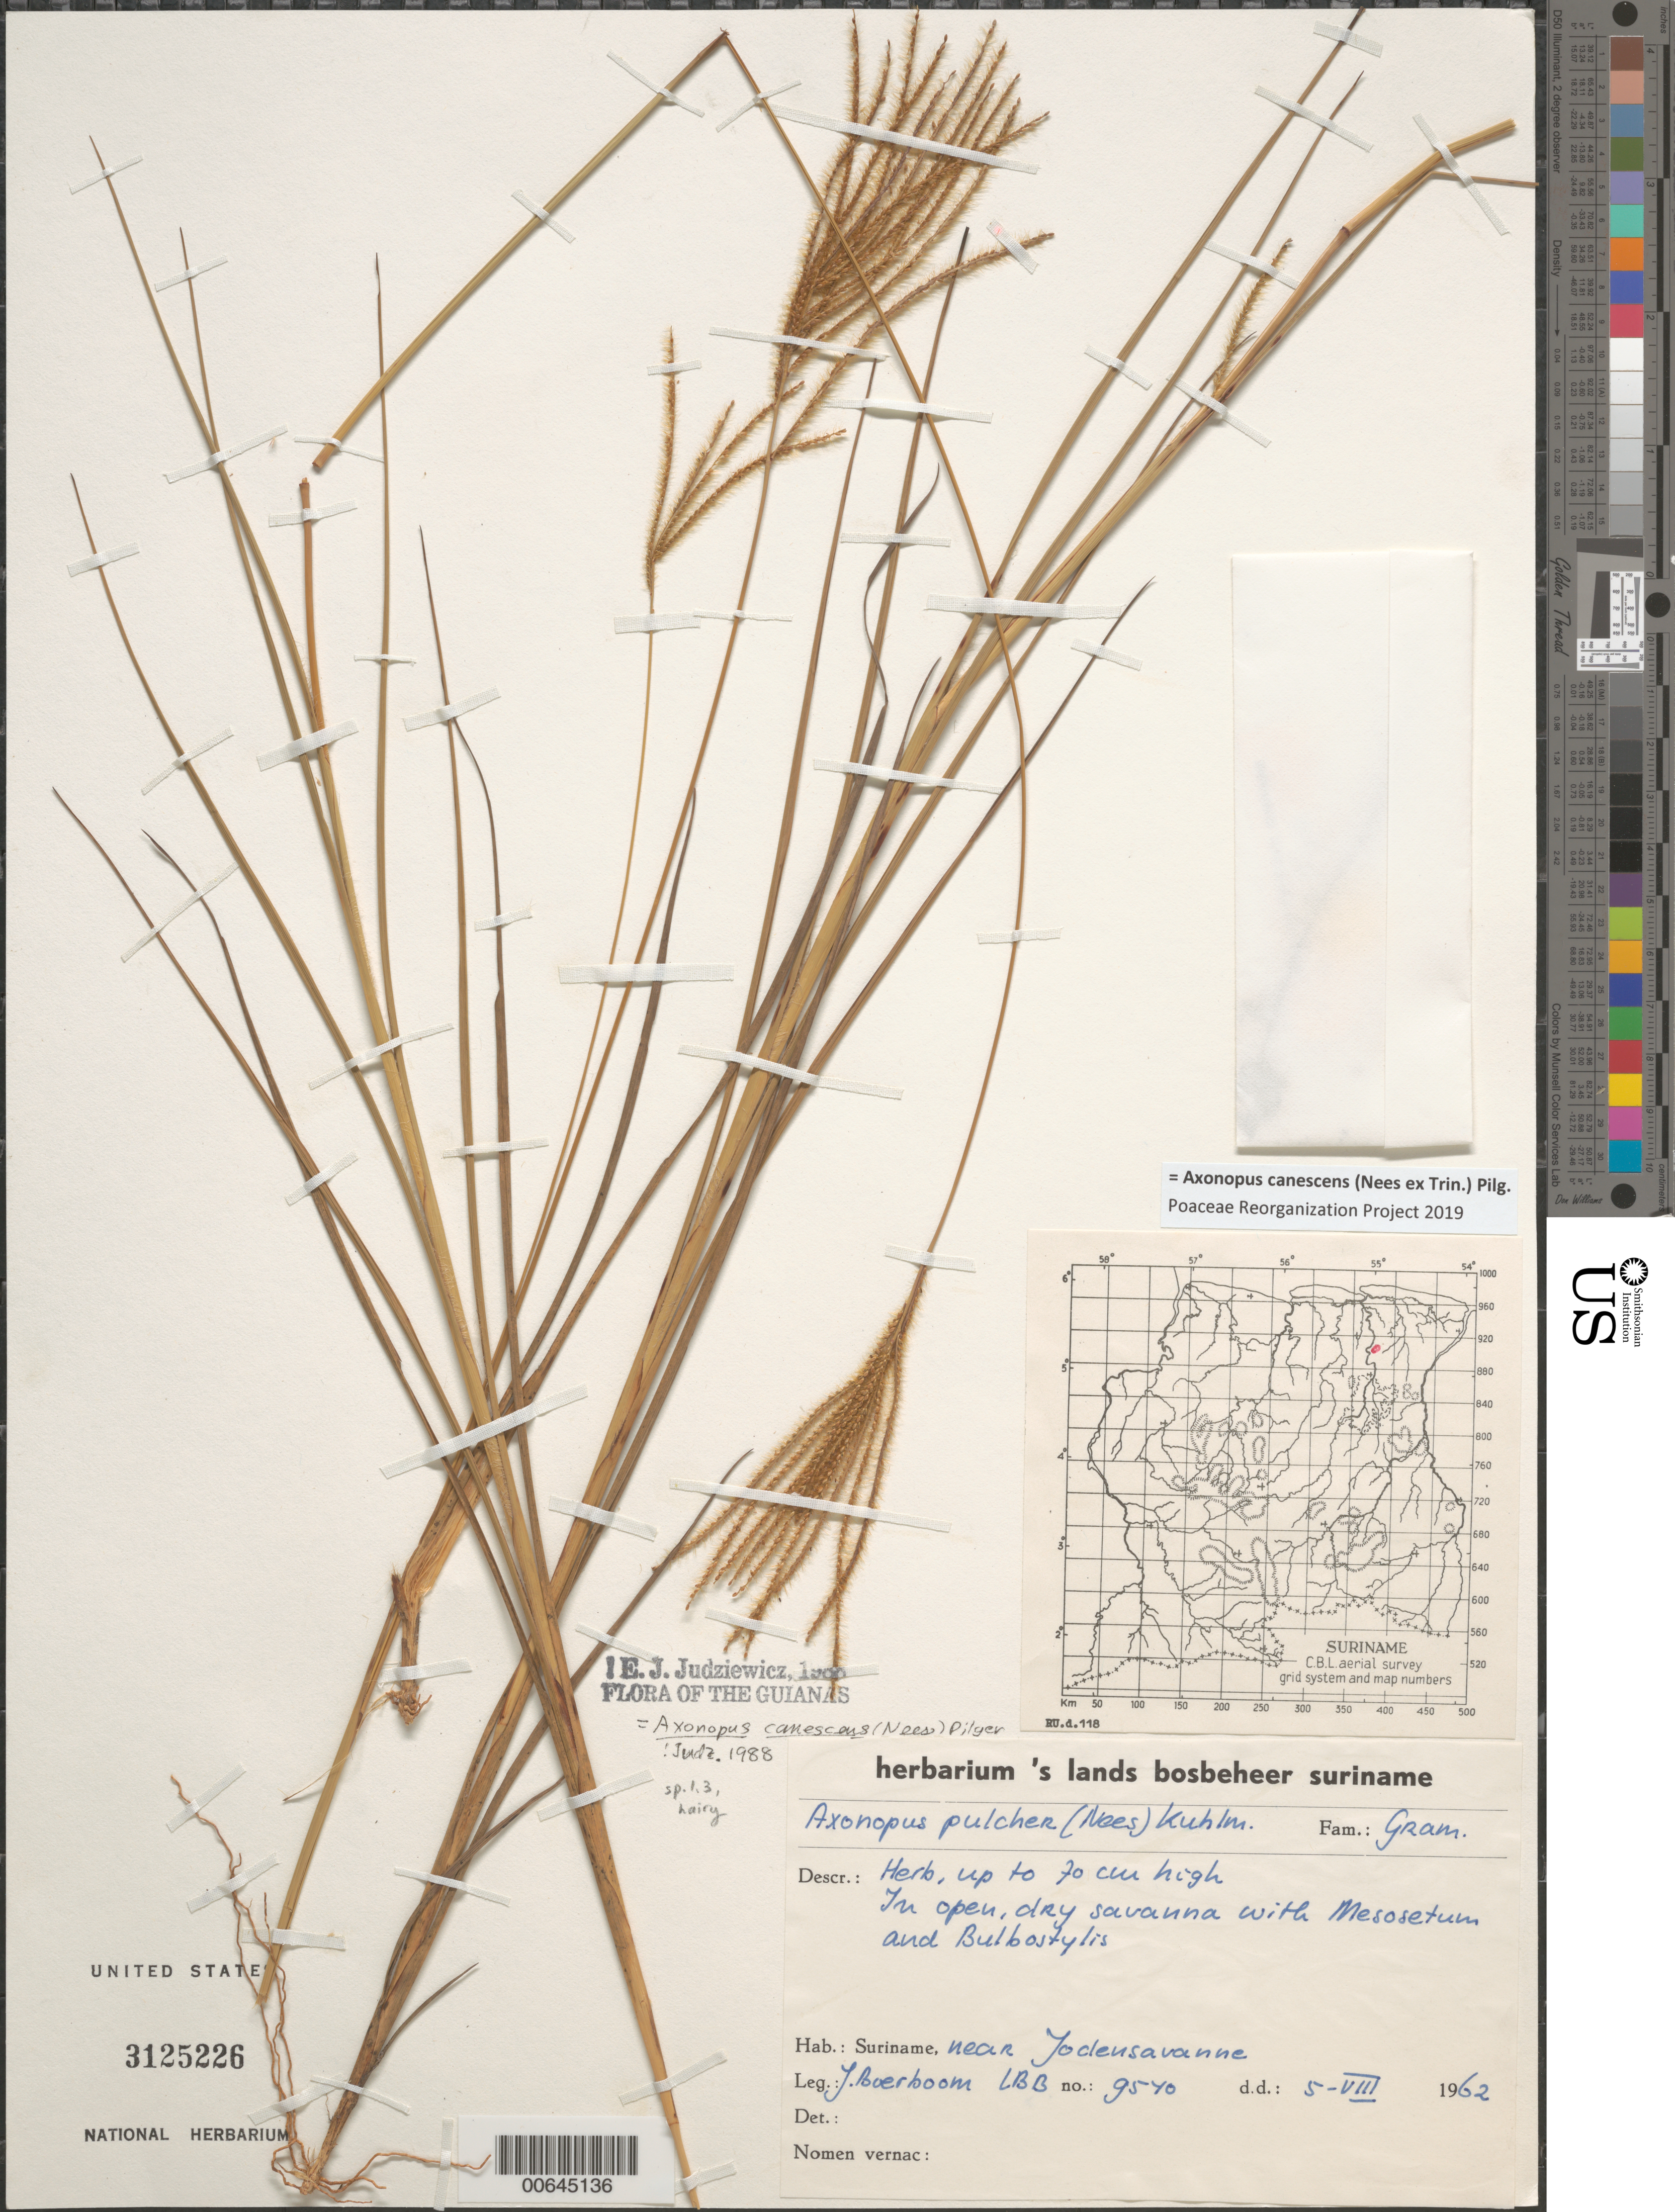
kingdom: Plantae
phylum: Tracheophyta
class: Liliopsida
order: Poales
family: Poaceae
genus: Axonopus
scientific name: Axonopus canescens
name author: (Nees ex Trin.) Pilg.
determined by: Judziewicz, E. J.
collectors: J. Boerboom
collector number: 9540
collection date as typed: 5-Aug-62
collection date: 1962-08-05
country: Suriname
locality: Jodensavanne, near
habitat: Open, dry savanna with Mesosetum and Bulbostylis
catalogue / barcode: US 3125226